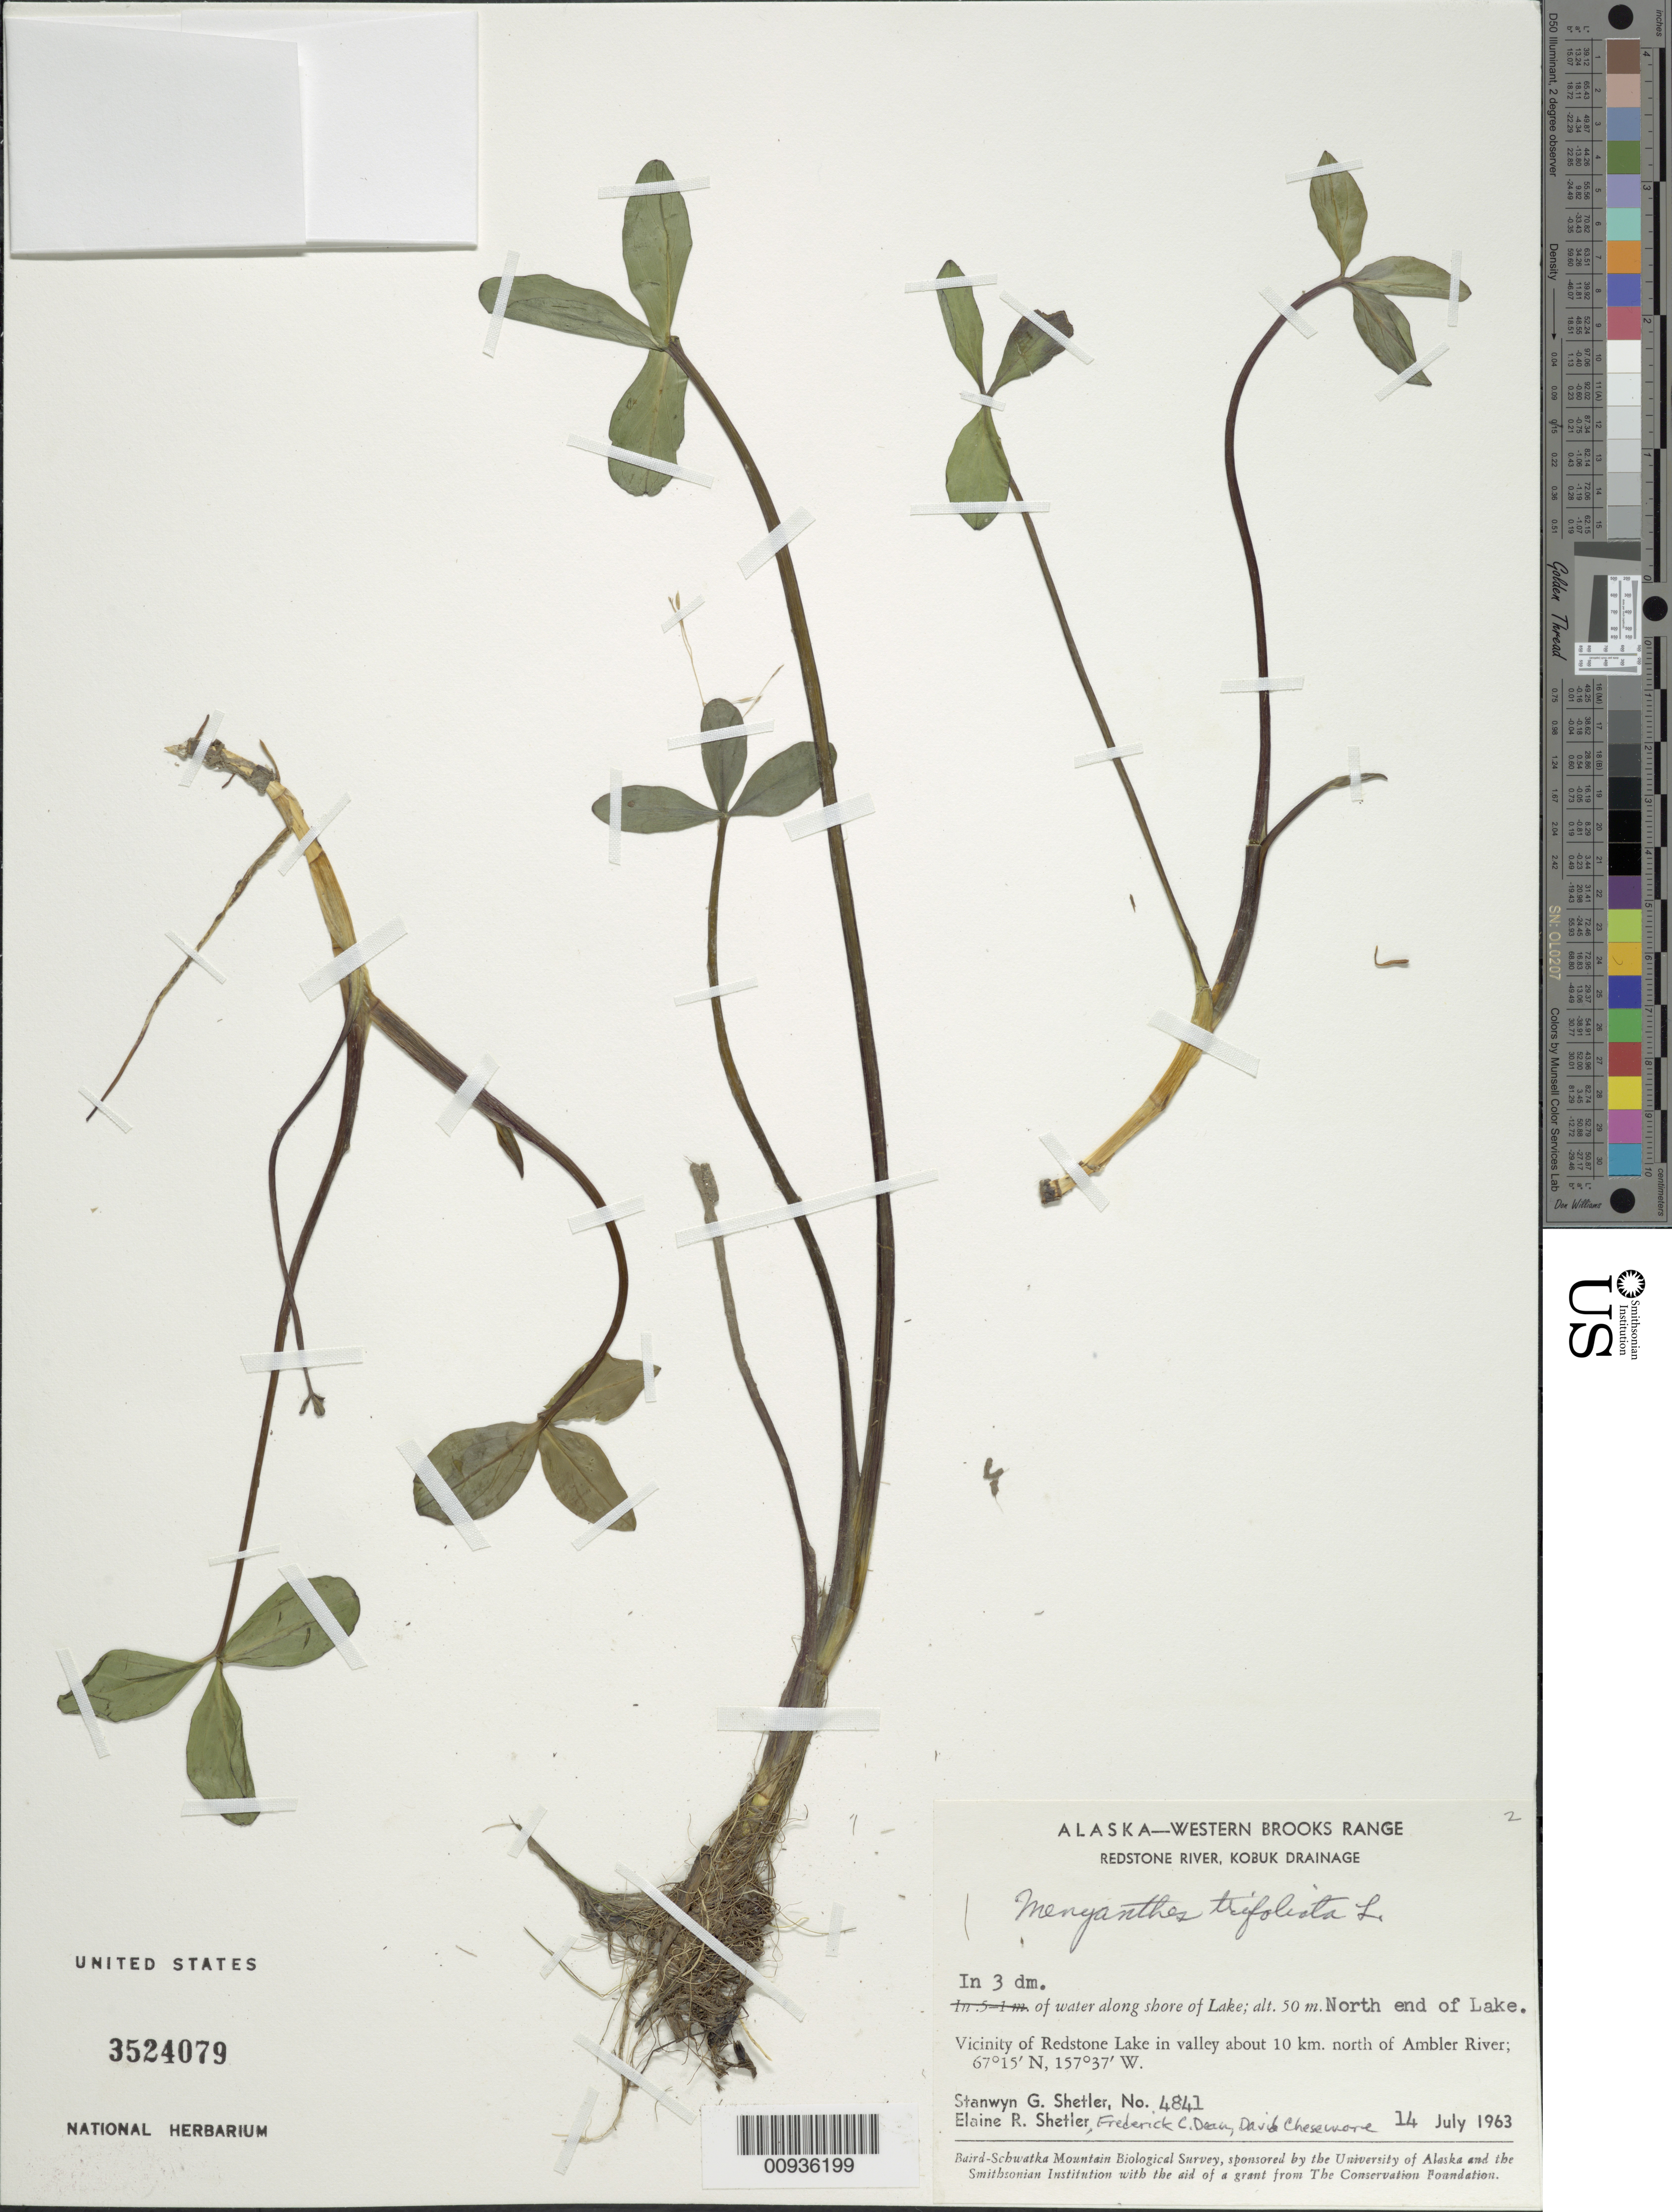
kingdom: Plantae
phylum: Tracheophyta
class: Magnoliopsida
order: Asterales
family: Menyanthaceae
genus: Menyanthes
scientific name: Menyanthes trifoliata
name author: L.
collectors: S. Shetler, E. R. Shetler, F. C. Dean & D. Chesemore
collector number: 4841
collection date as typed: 14 Jul 1963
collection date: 1963-07-14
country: United States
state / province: Alaska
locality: Vicinity of Redstone Lake in valley about 10 km. north of Ambler River. Western Brooks Range, Redstone River, Kobuk Drainage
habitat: In 3 dm. of water along shore of Lake. North end of Lake.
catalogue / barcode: US 3524079